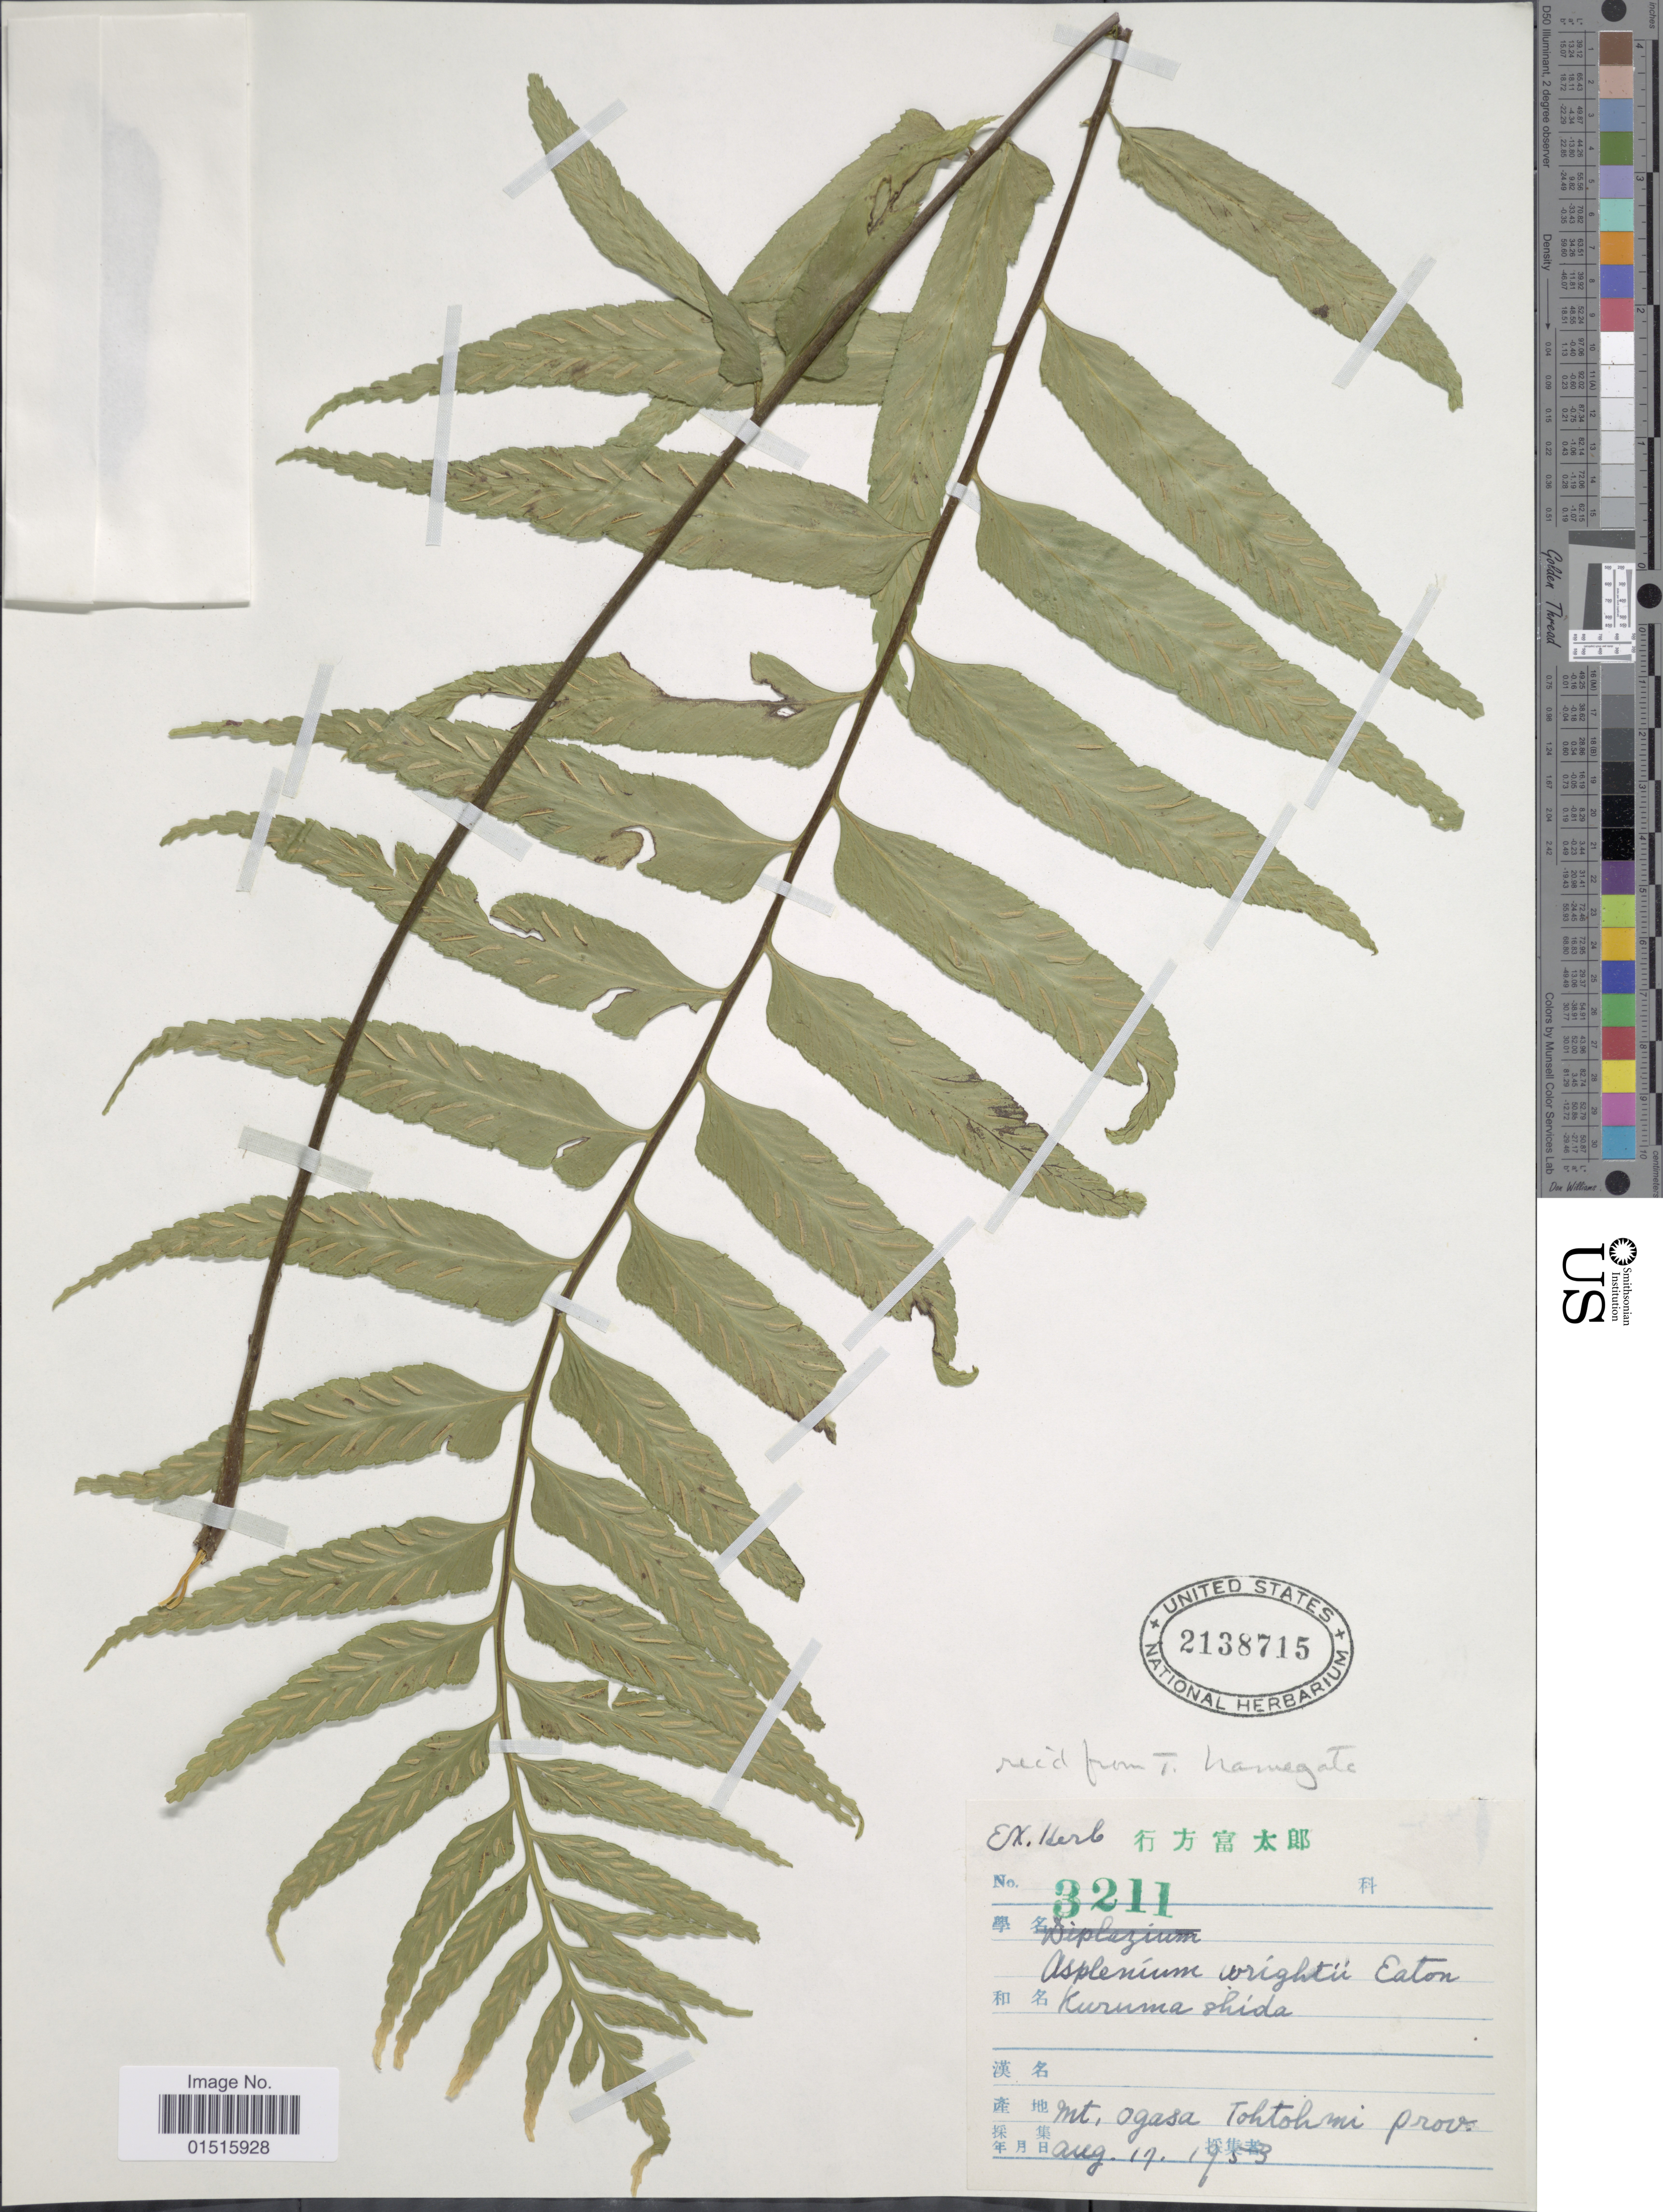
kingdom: Plantae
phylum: Tracheophyta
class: Polypodiopsida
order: Polypodiales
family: Aspleniaceae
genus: Asplenium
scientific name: Asplenium wrightii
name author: D.C. Eaton ex Hook.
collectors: ex herb. Tomitaro Namegata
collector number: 3211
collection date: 1953-08-17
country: Japan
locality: Mt. Ogasa, Tohtohmi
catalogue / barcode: US 2138715